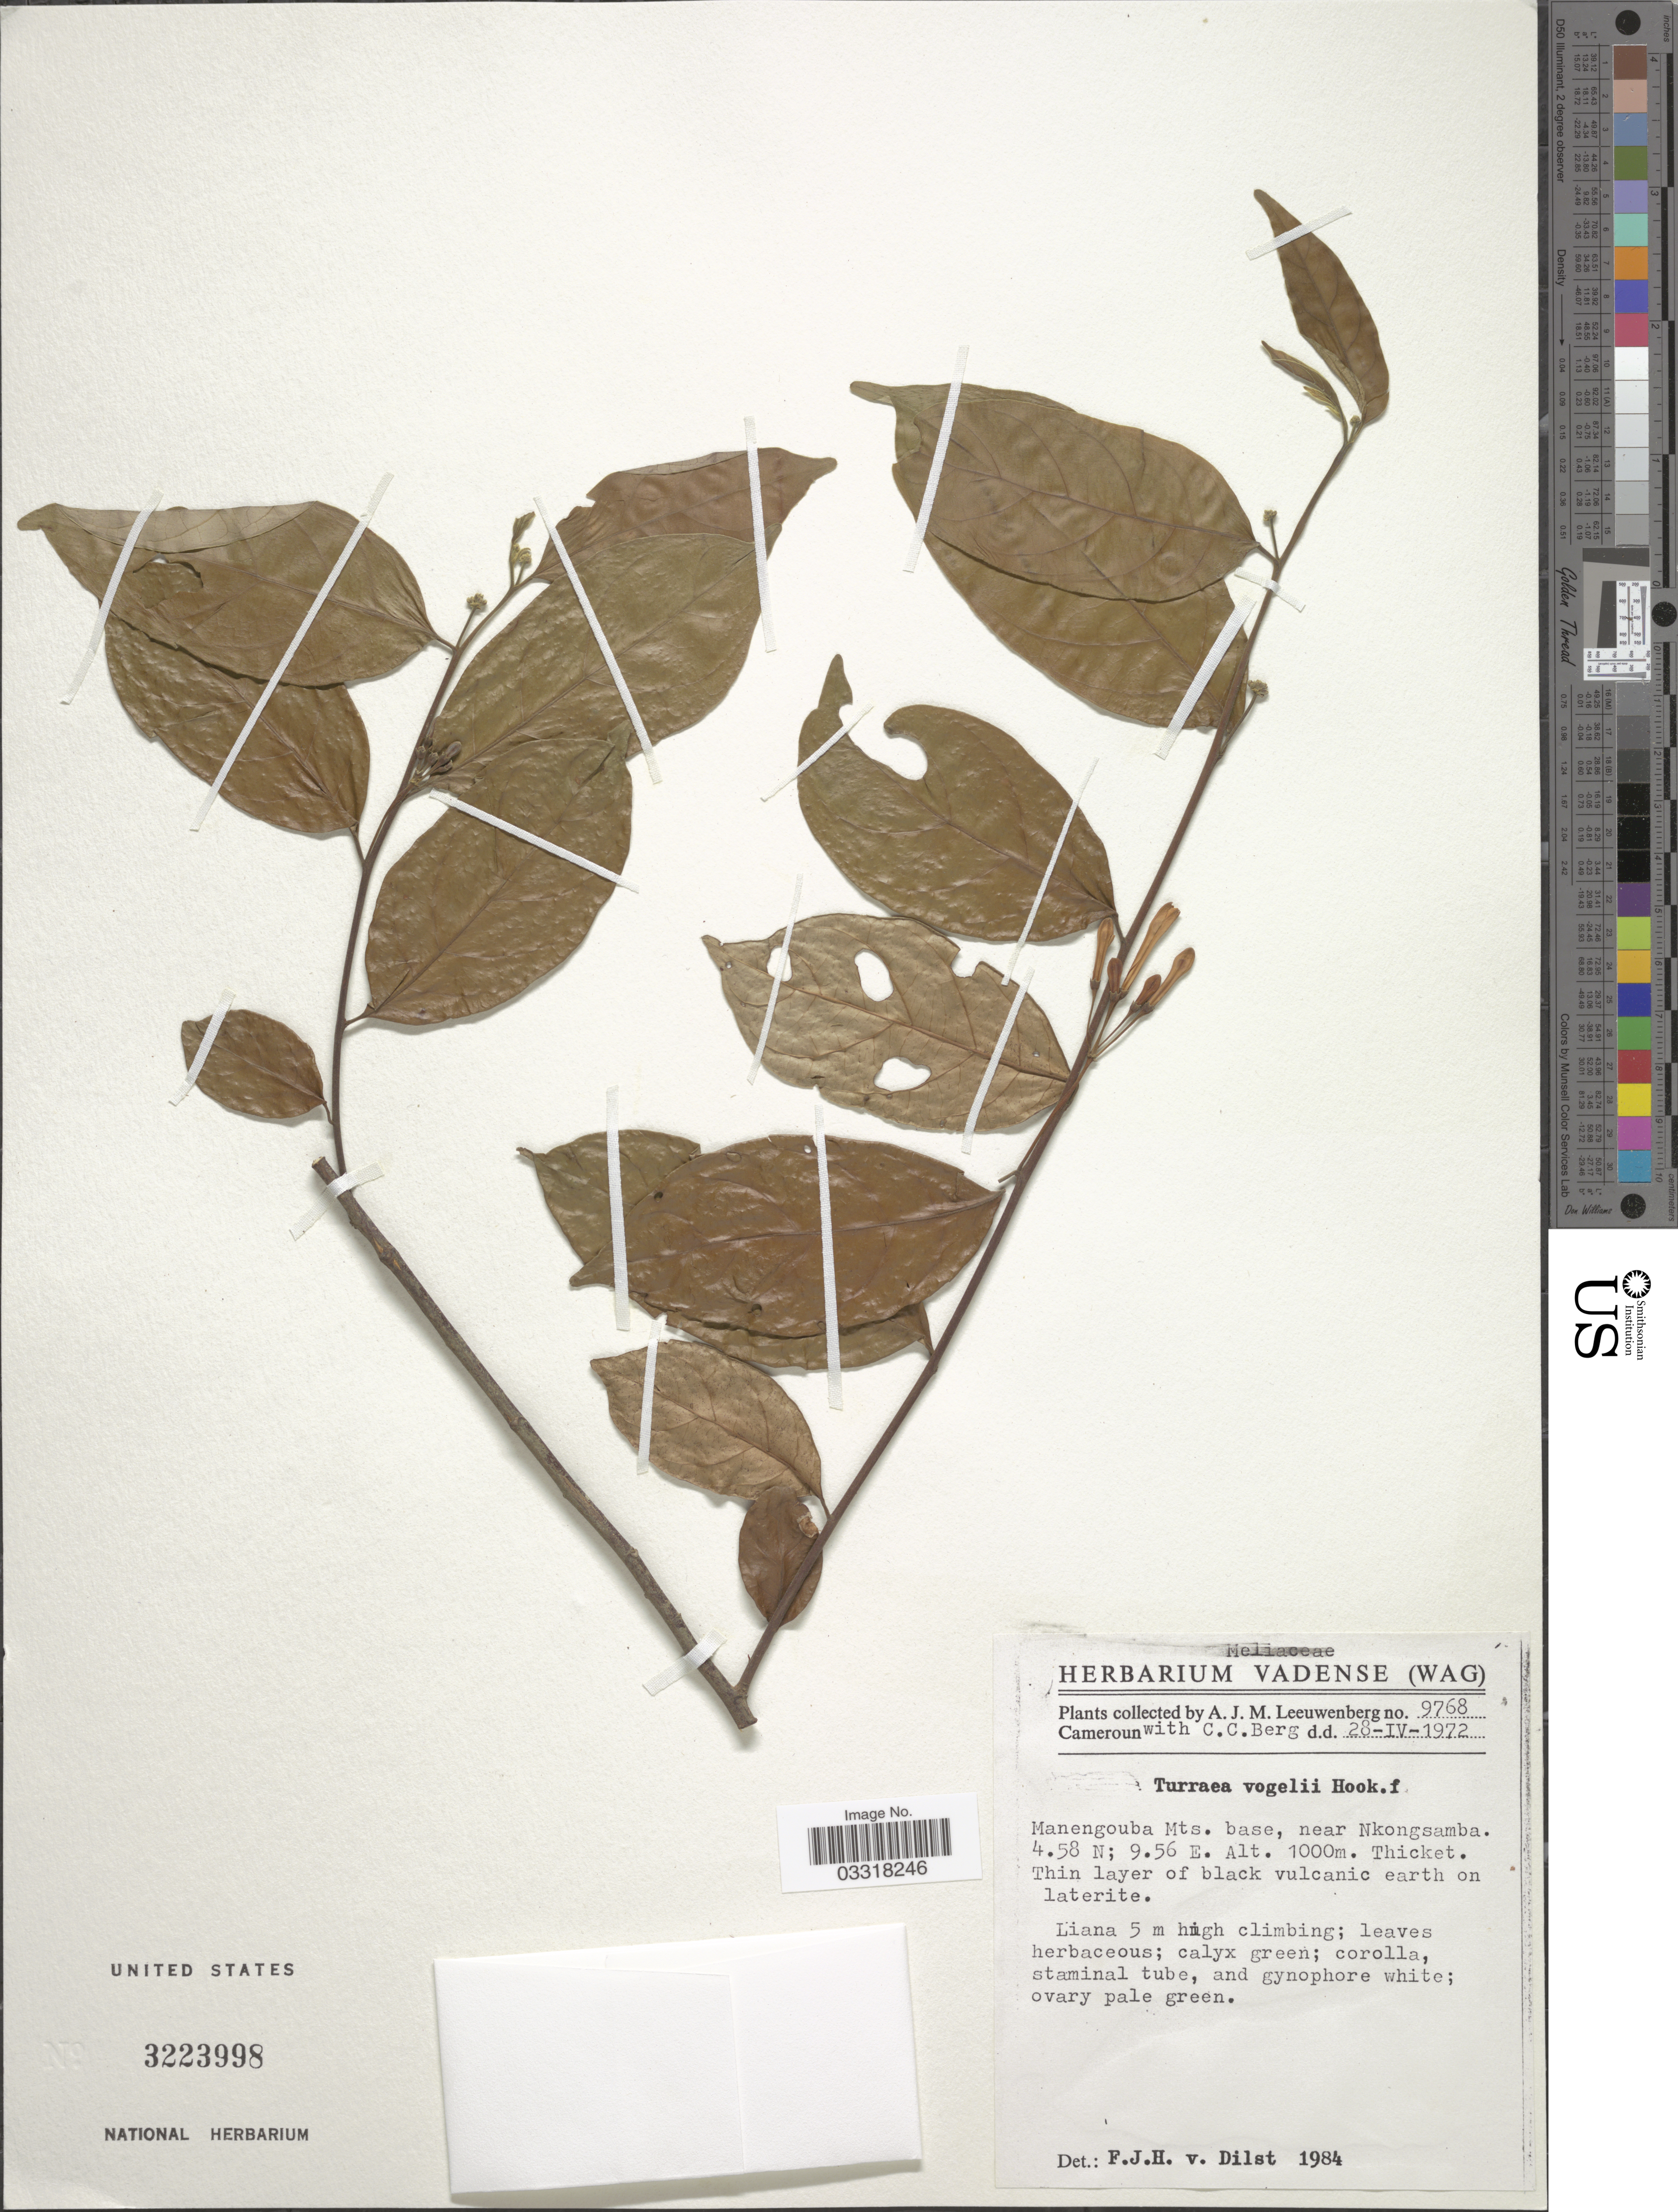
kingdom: Plantae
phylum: Tracheophyta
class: Magnoliopsida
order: Sapindales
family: Meliaceae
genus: Turraea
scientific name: Turraea vogelii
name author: Hook. f. ex Benth.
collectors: A. J. M. Leeuwenberg & C. C. Berg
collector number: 9768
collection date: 1972-04-28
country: Cameroon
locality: Manengouba Mts. base, near Nkongsamba.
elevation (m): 1000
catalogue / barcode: US 3223998